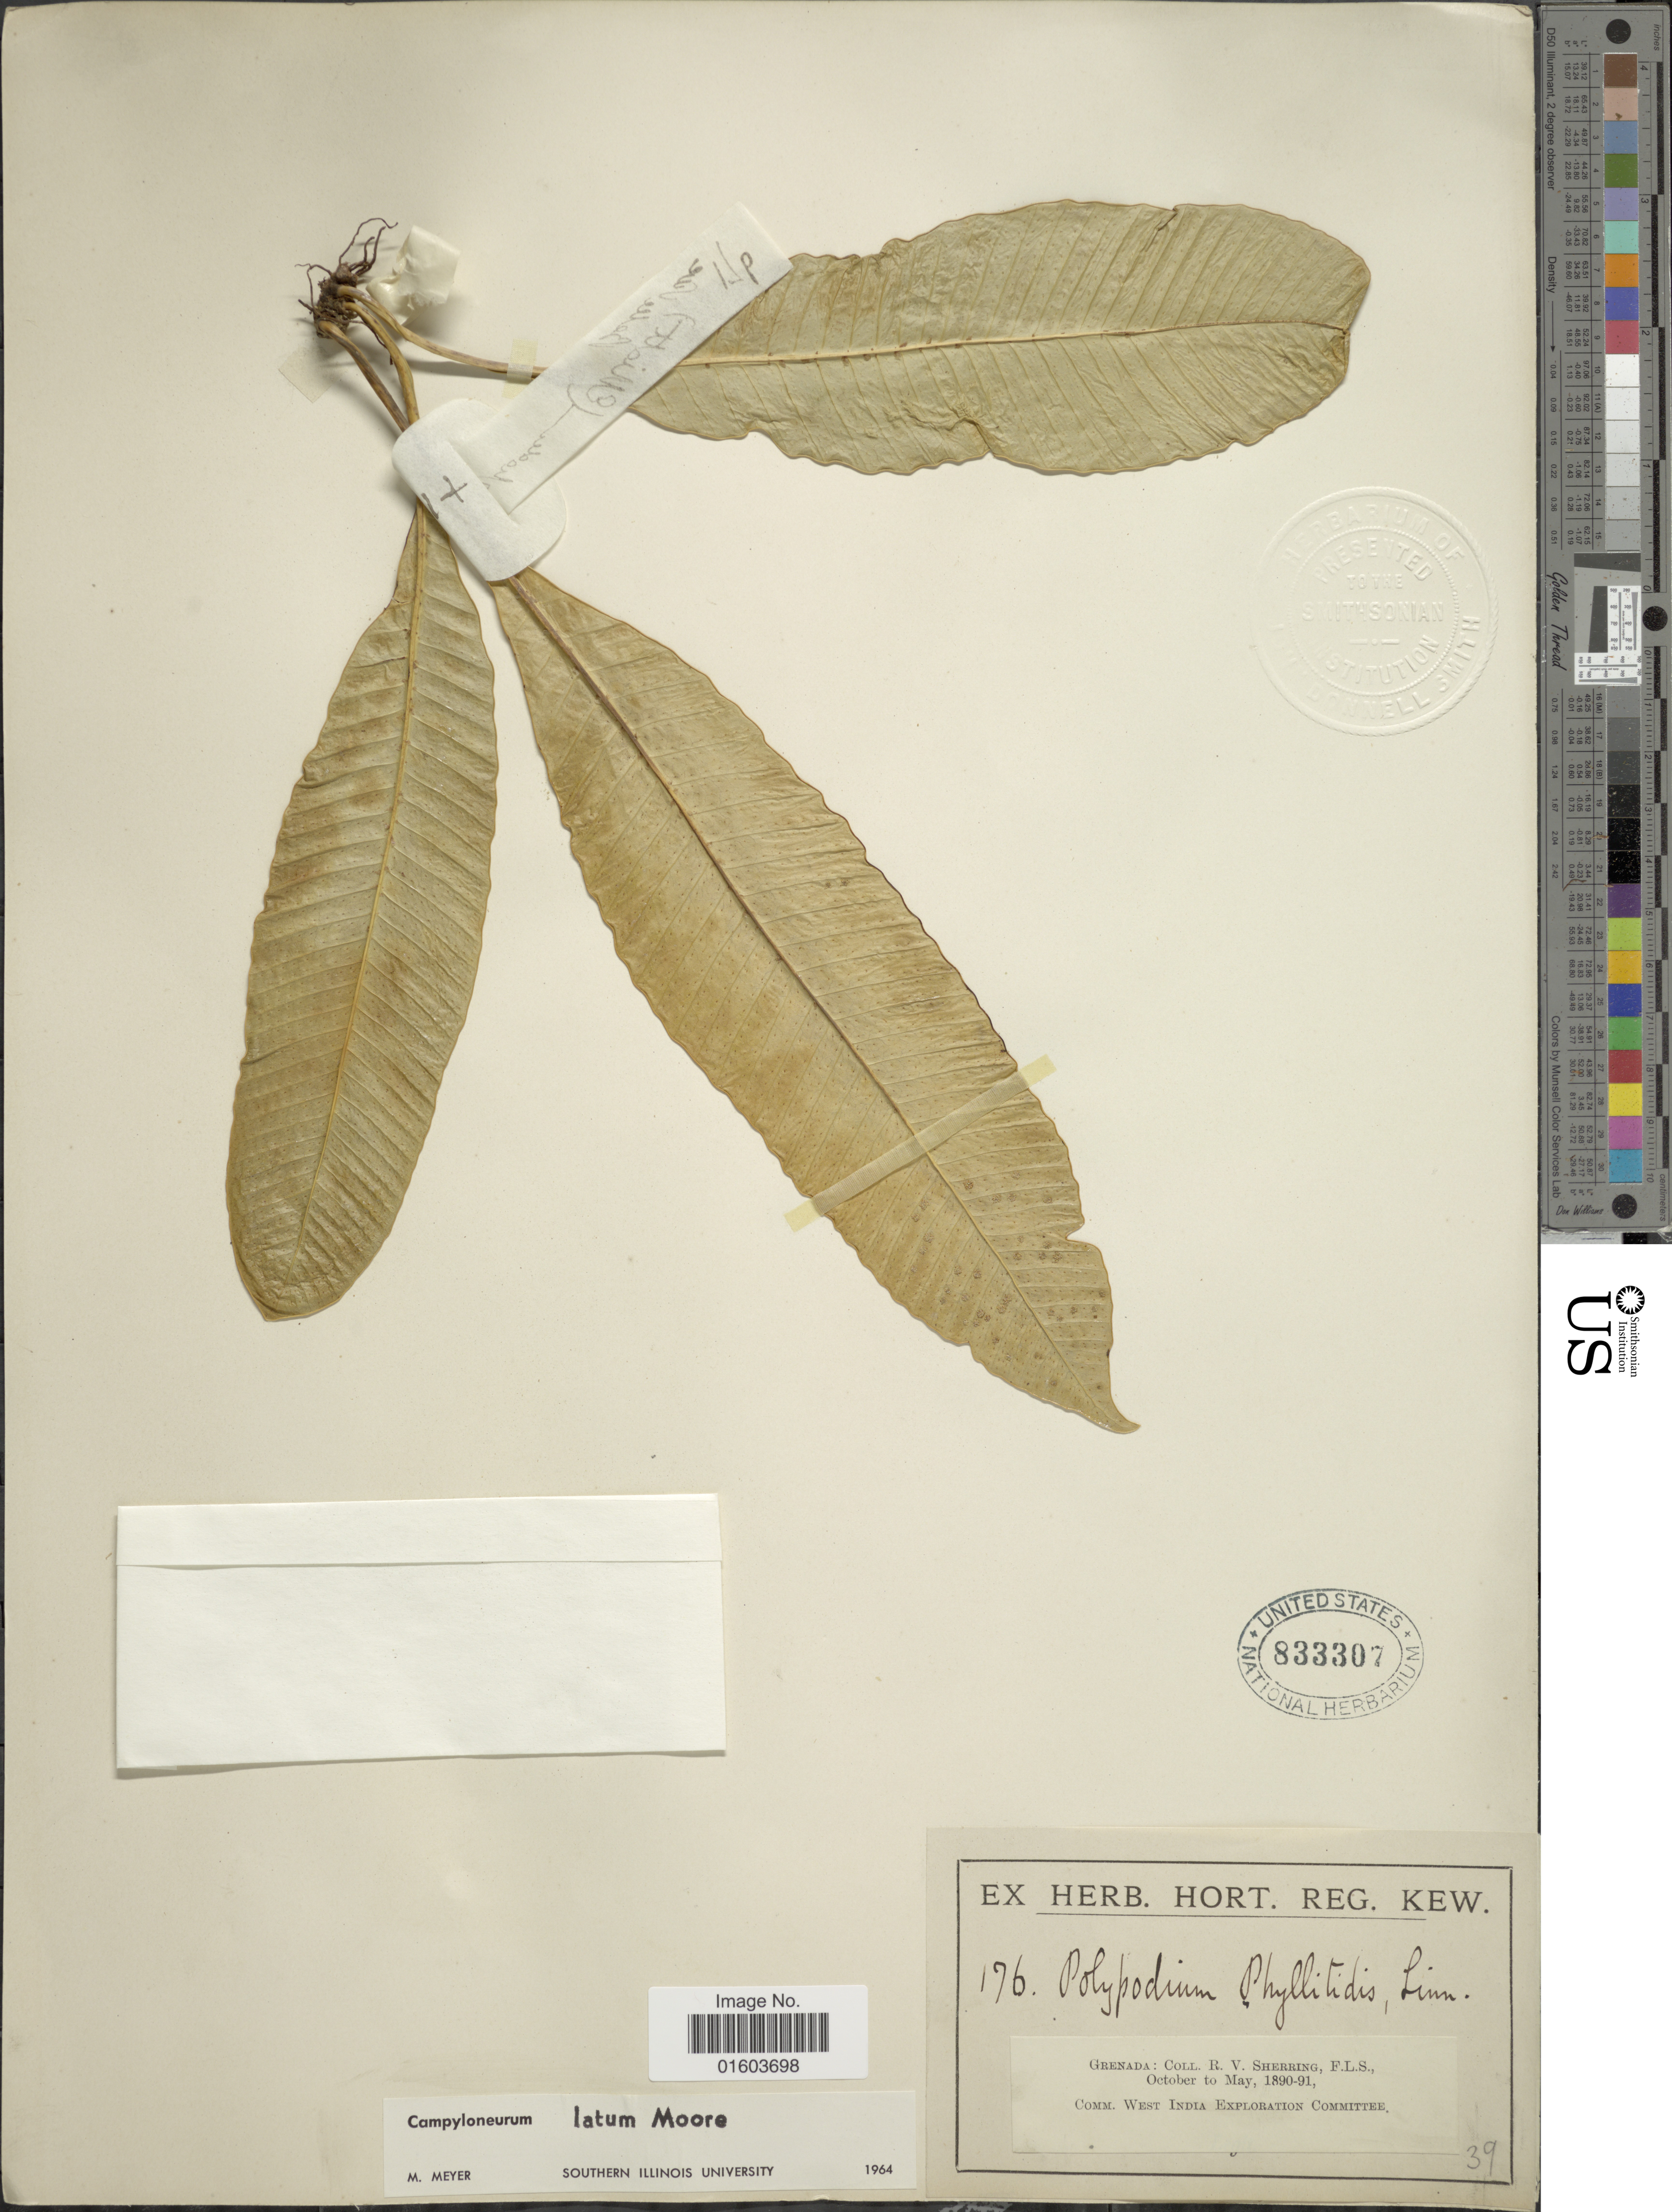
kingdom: Plantae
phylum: Tracheophyta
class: Polypodiopsida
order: Polypodiales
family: Polypodiaceae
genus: Campyloneurum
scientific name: Campyloneurum phyllitidis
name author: (L.) C. Presl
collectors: R. Sherring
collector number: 176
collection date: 1890-10/1891-05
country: Grenada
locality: Grenada.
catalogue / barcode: US 833307